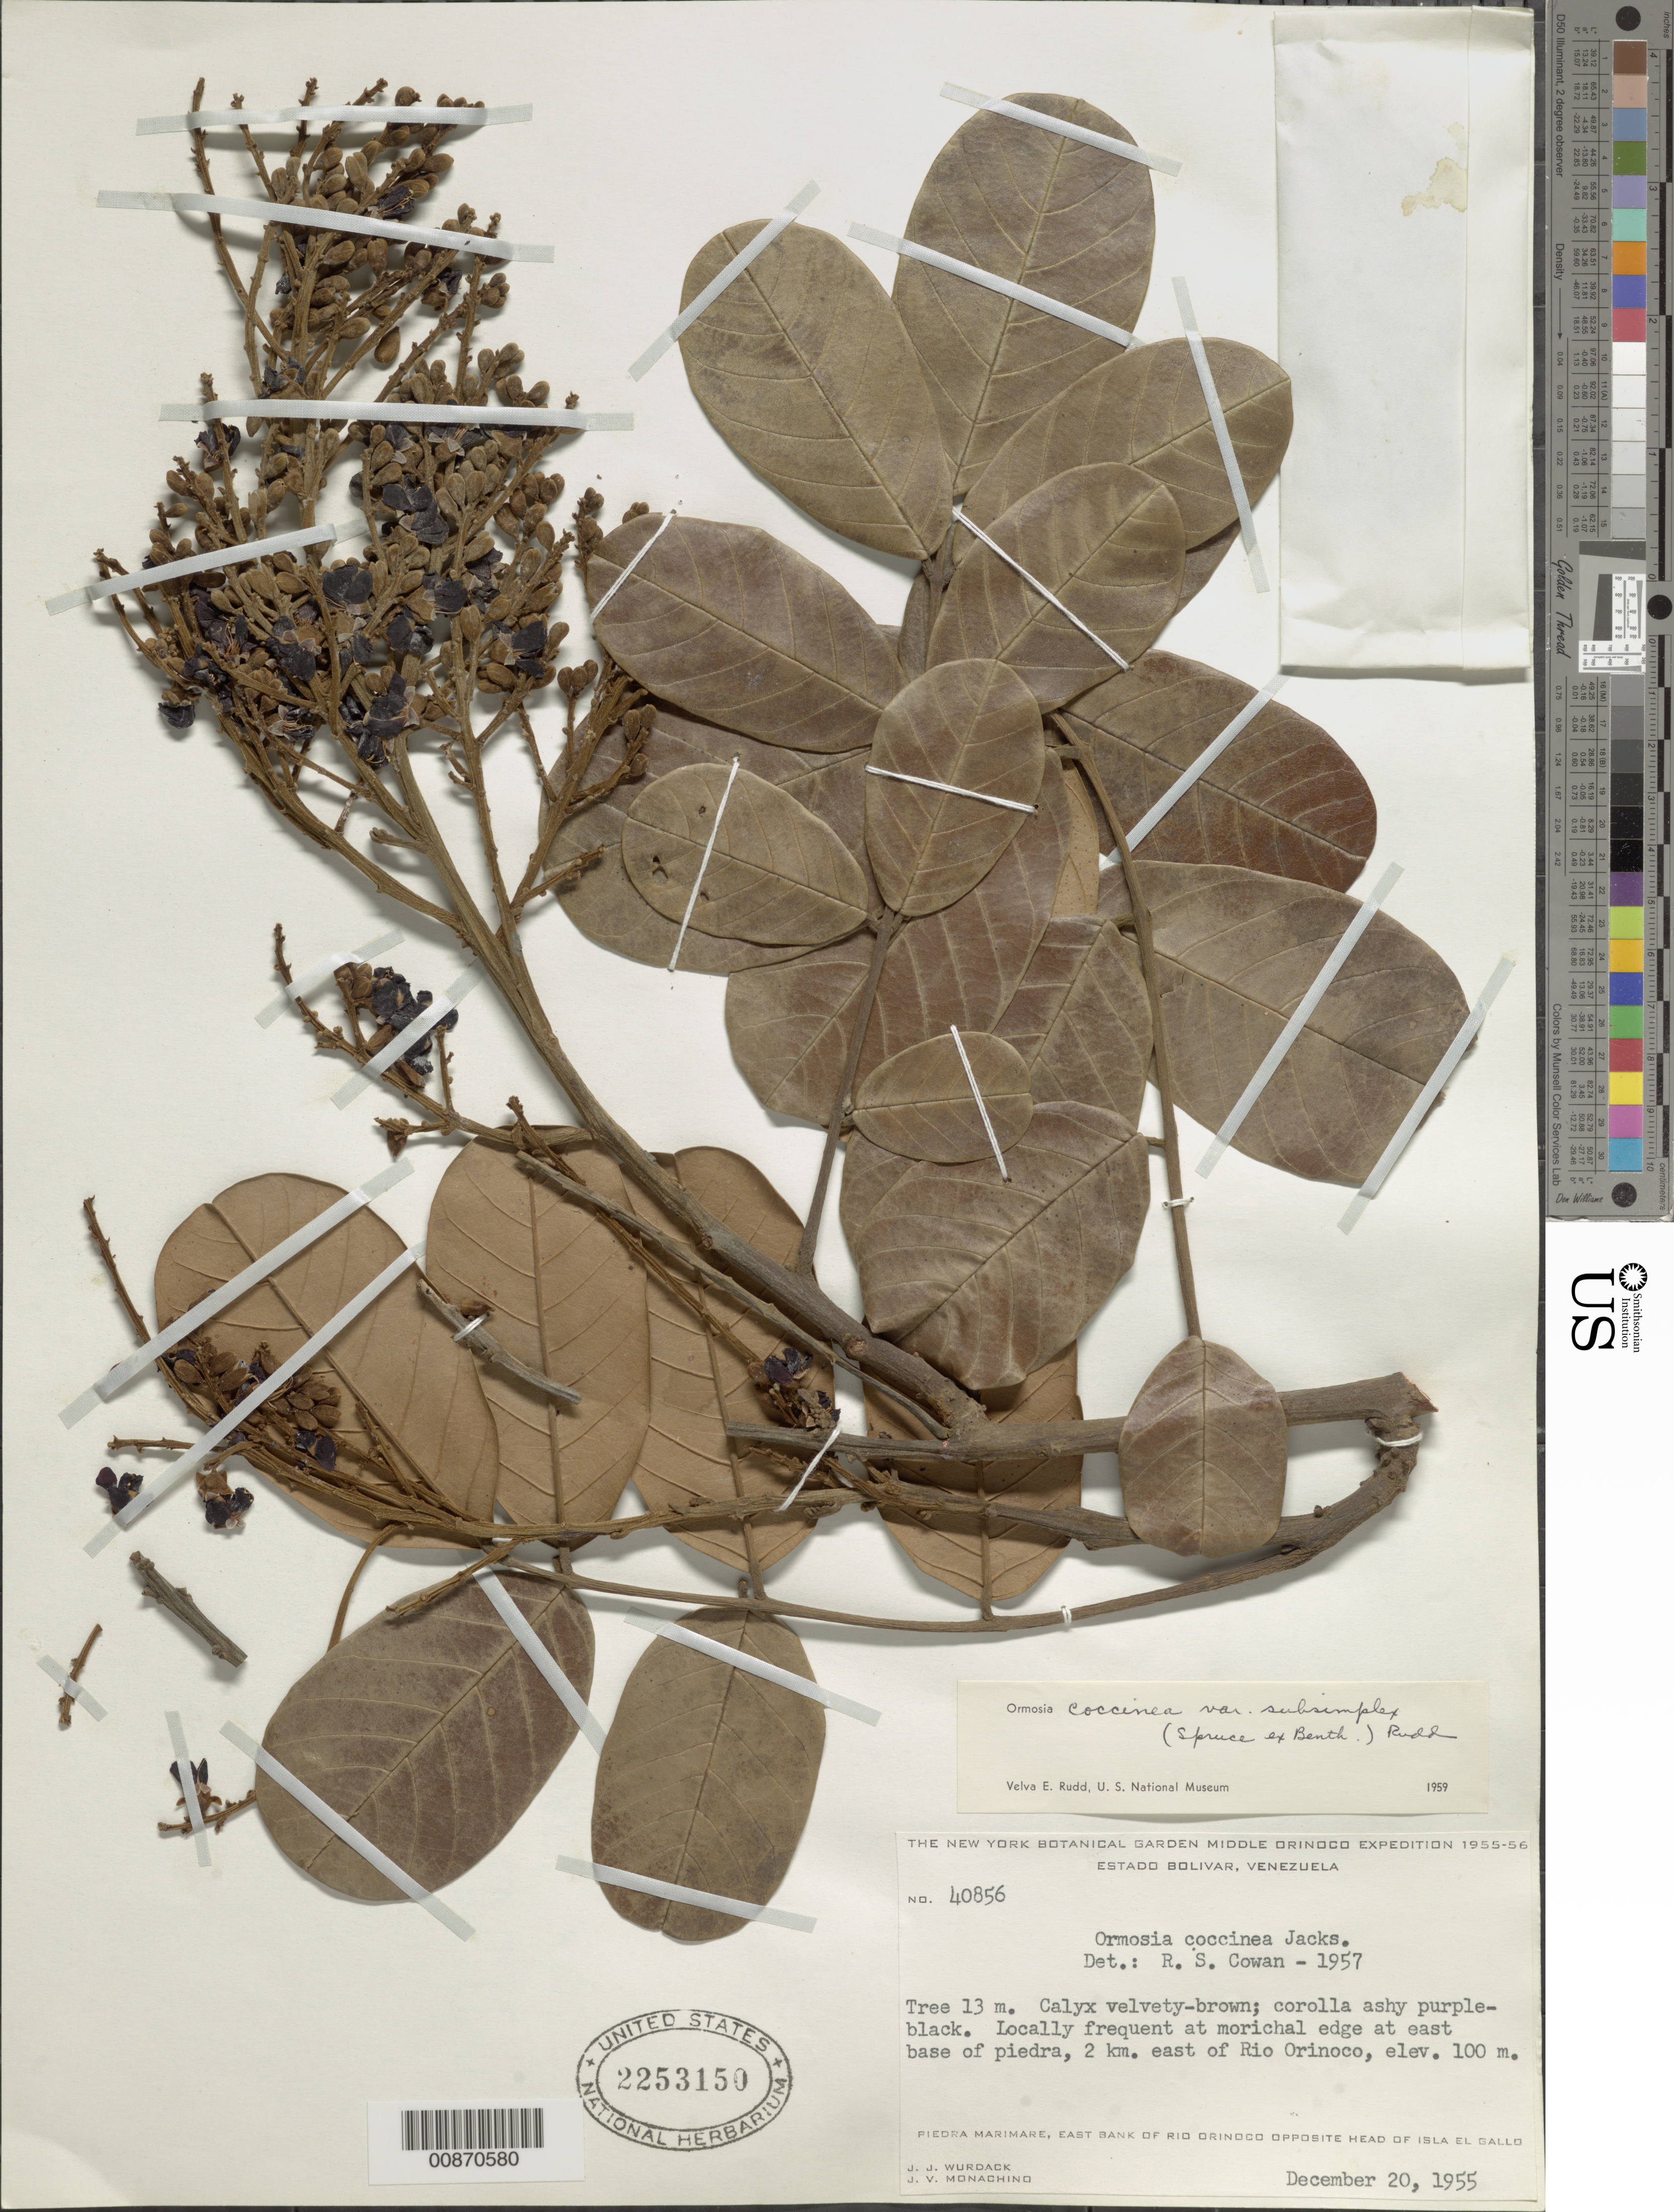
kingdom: Plantae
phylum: Tracheophyta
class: Magnoliopsida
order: Fabales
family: Fabaceae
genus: Ormosia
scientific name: Ormosia coccinea var. subsimplex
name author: (Spruce ex Benth.) Rudd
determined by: Rudd, V. E.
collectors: J. J. Wurdack & J. V. Monachino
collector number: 40856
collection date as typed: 20-Dec-55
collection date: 1955-12-20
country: Venezuela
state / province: Bolívar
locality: Piedra Marimare, E bank of Río Orinoco, opposite head of Isla El Gallo; east base of piedra, 2 km east of Río Orinoco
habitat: Morichal edge at east base of piedra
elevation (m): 100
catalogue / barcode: US 2253150